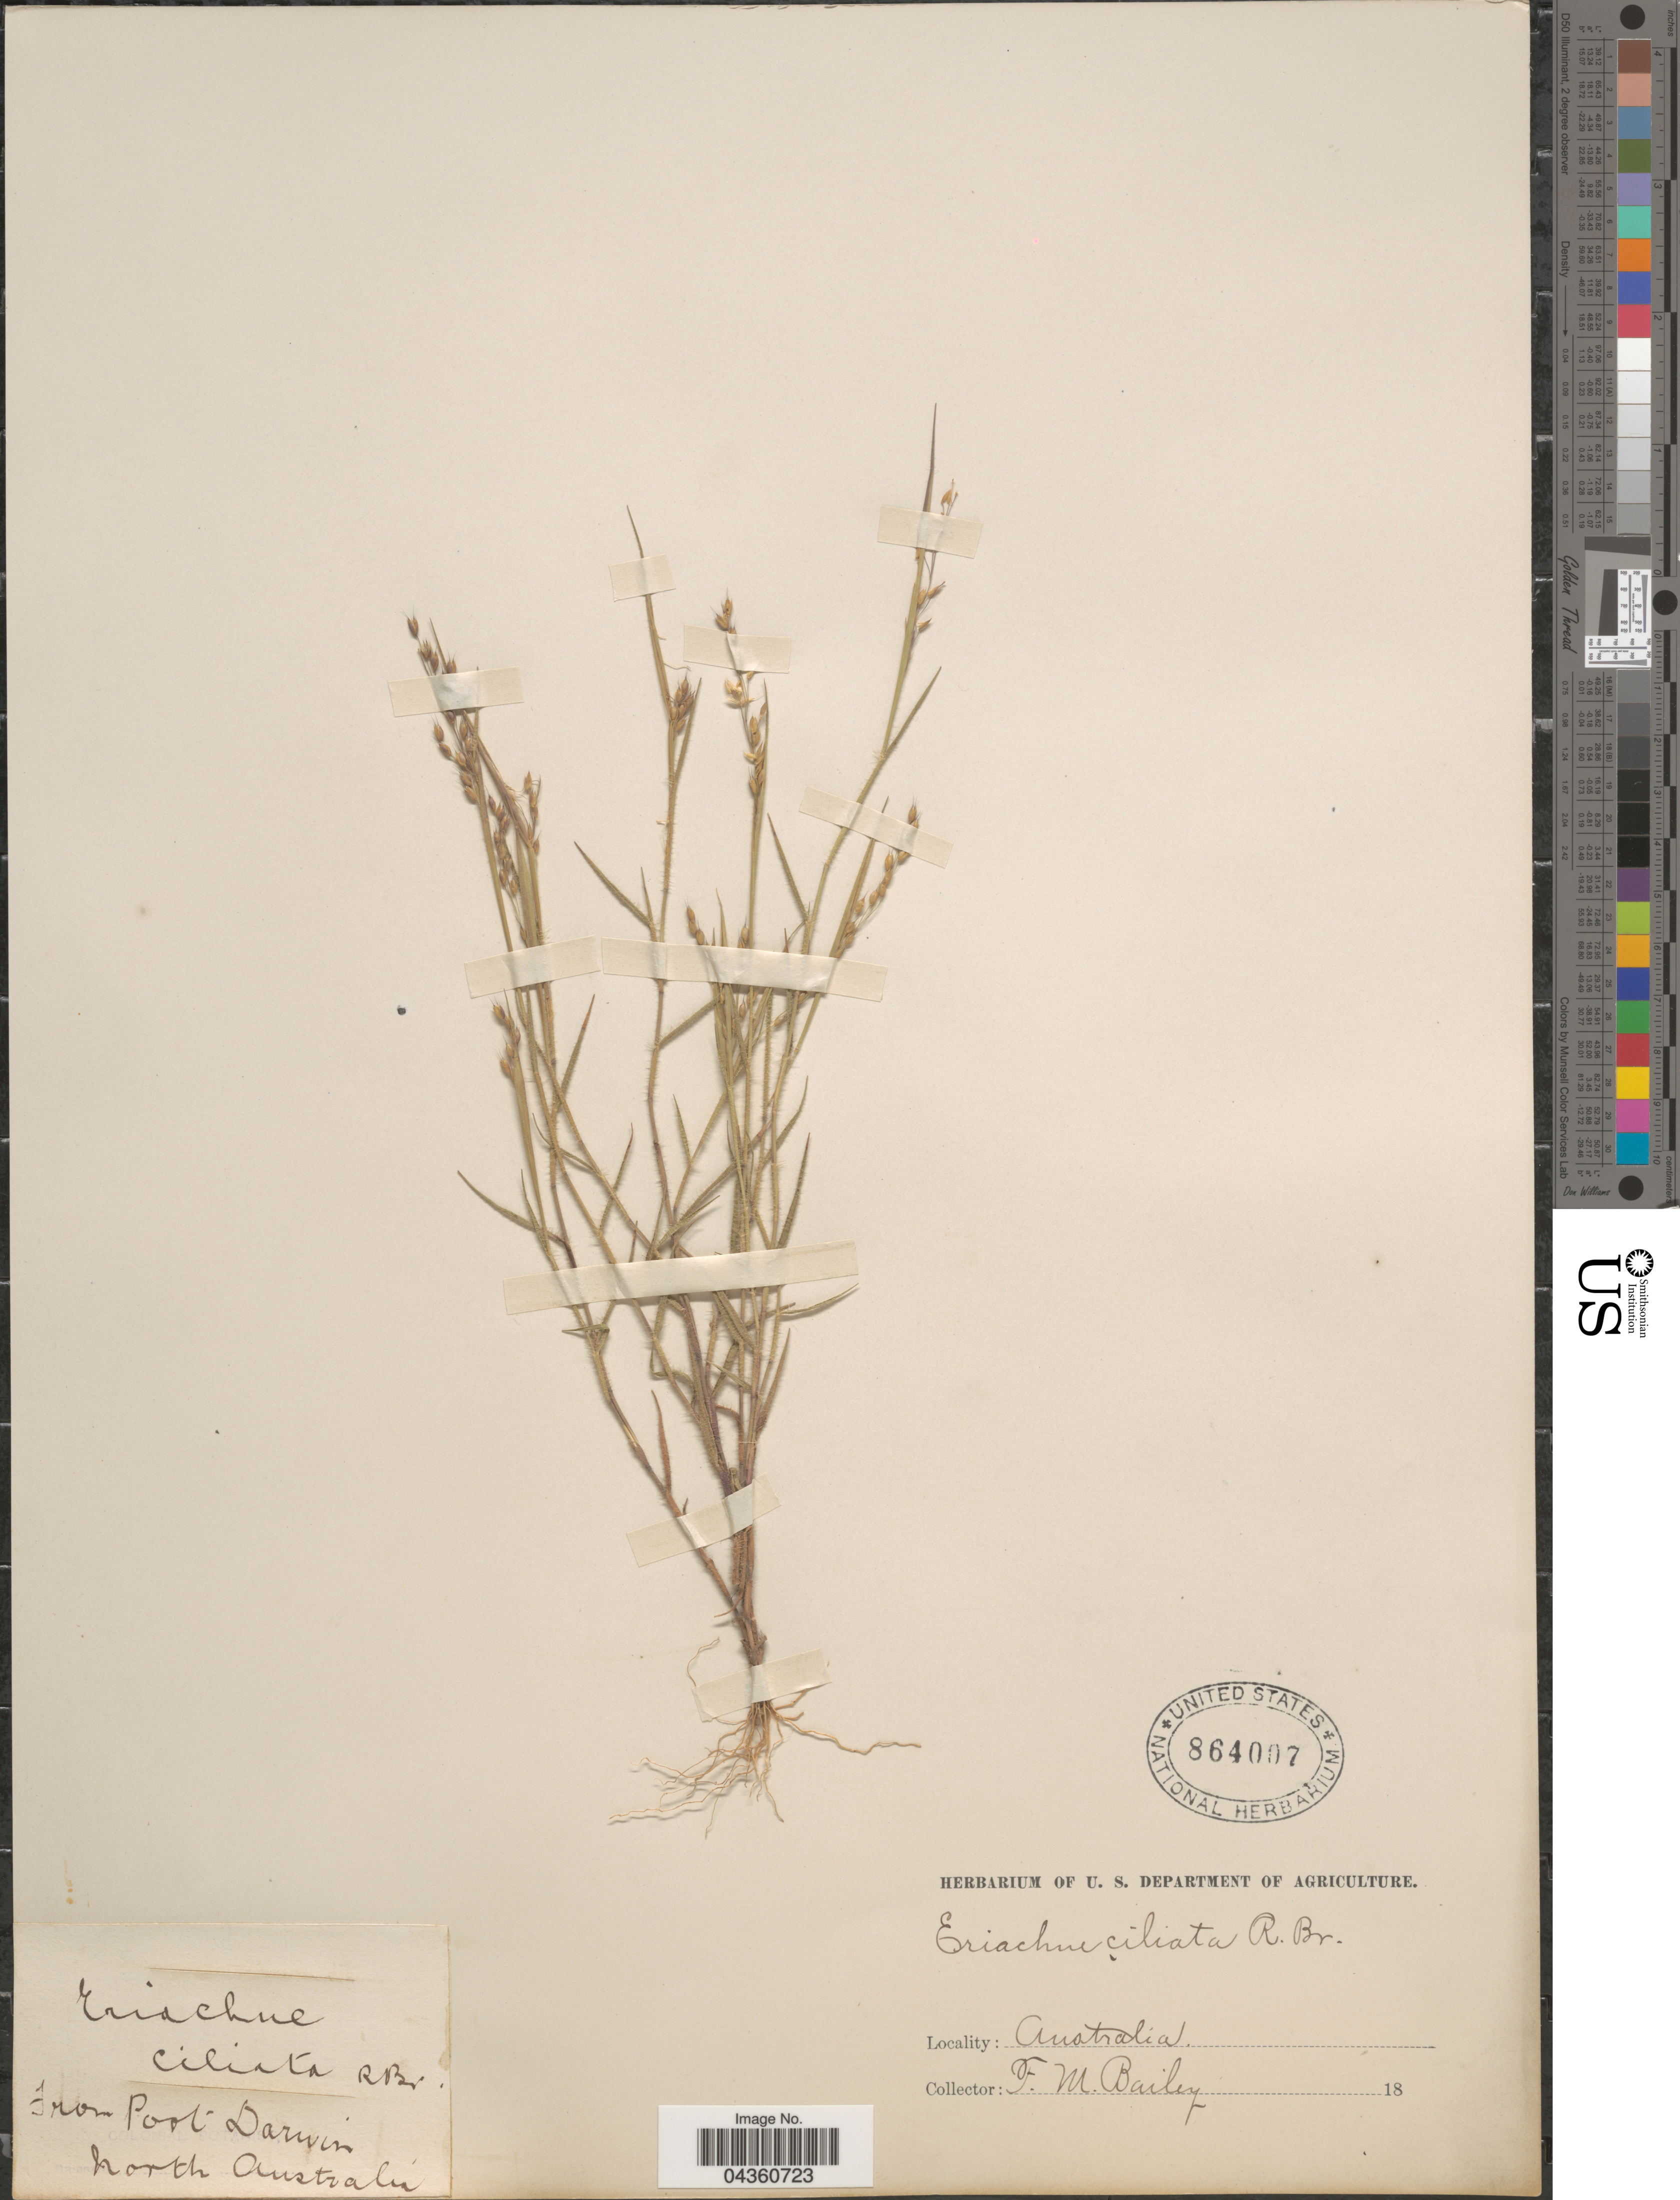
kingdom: Plantae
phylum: Tracheophyta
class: Liliopsida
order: Poales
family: Poaceae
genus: Eriachne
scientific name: Eriachne ciliata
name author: R. Br.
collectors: F. M. Bailey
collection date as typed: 18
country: Australia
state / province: Northern Territory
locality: From Port Darwin. North Australia.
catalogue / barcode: US 864007